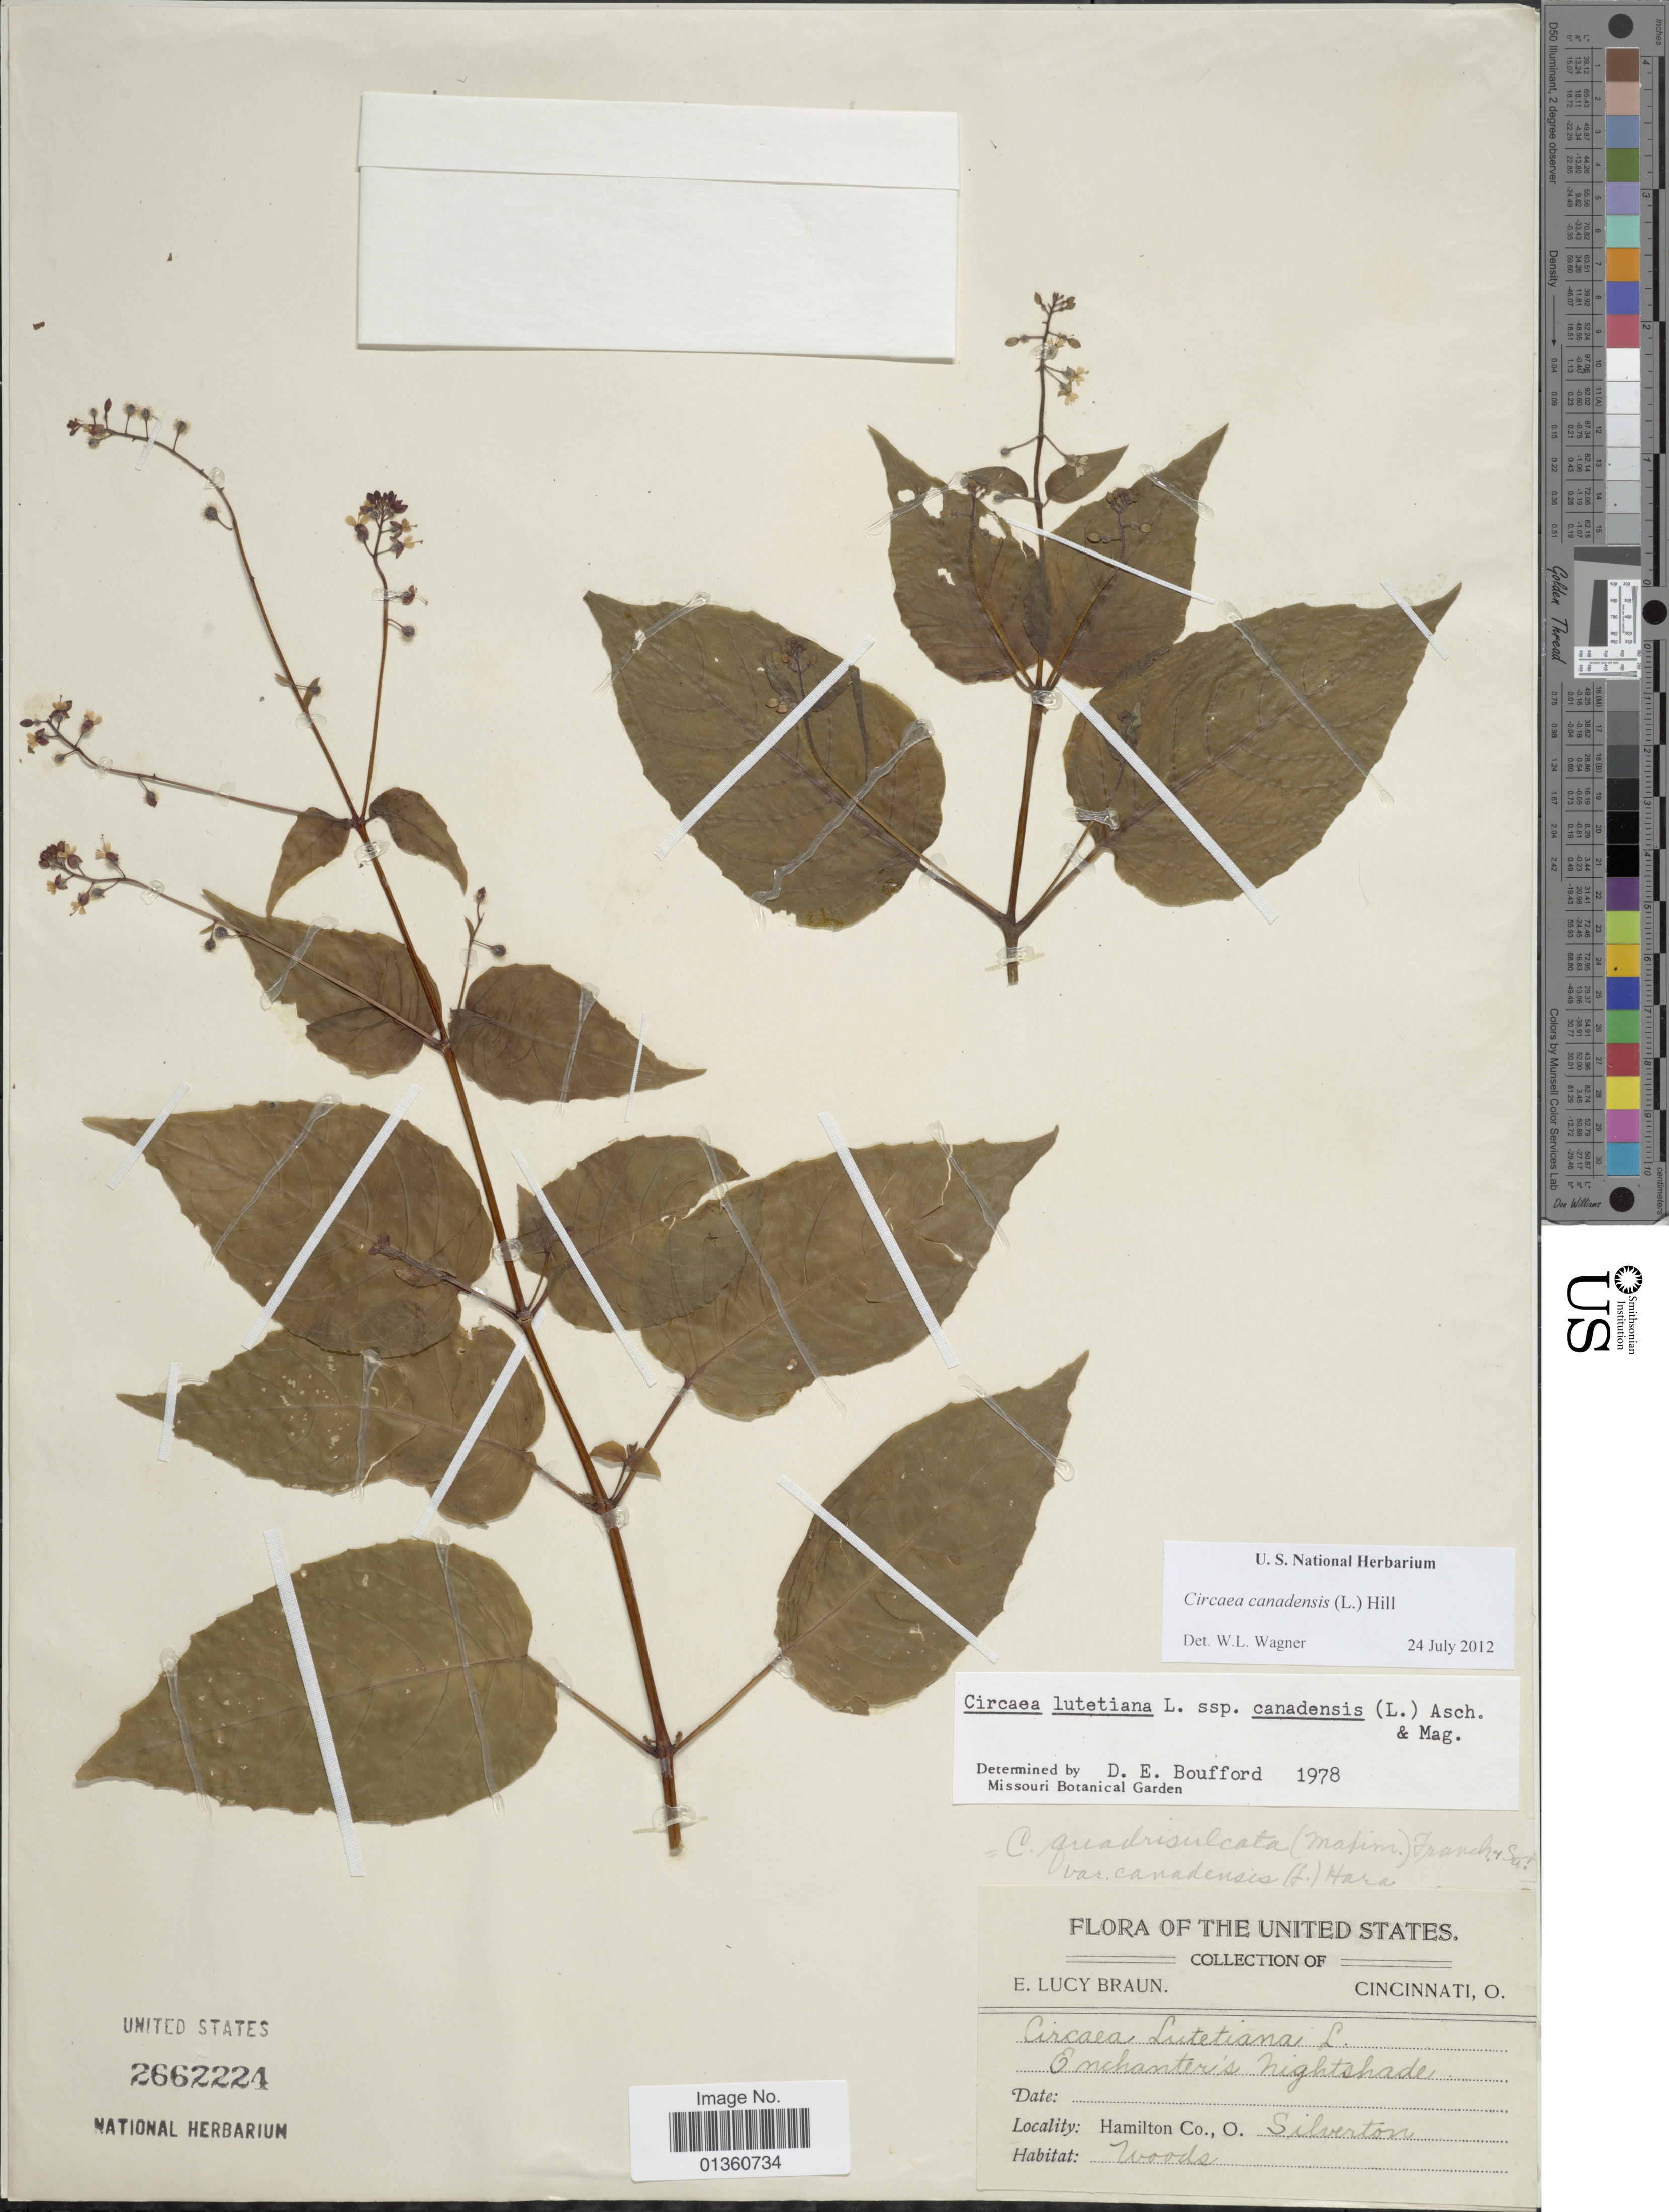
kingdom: Plantae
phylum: Tracheophyta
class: Magnoliopsida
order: Myrtales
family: Onagraceae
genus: Circaea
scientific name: Circaea canadensis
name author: (L.) Hill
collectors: E. L. Braun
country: United States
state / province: Ohio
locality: Cincinnati, Hamilton Co., Silverton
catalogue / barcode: US 2662224